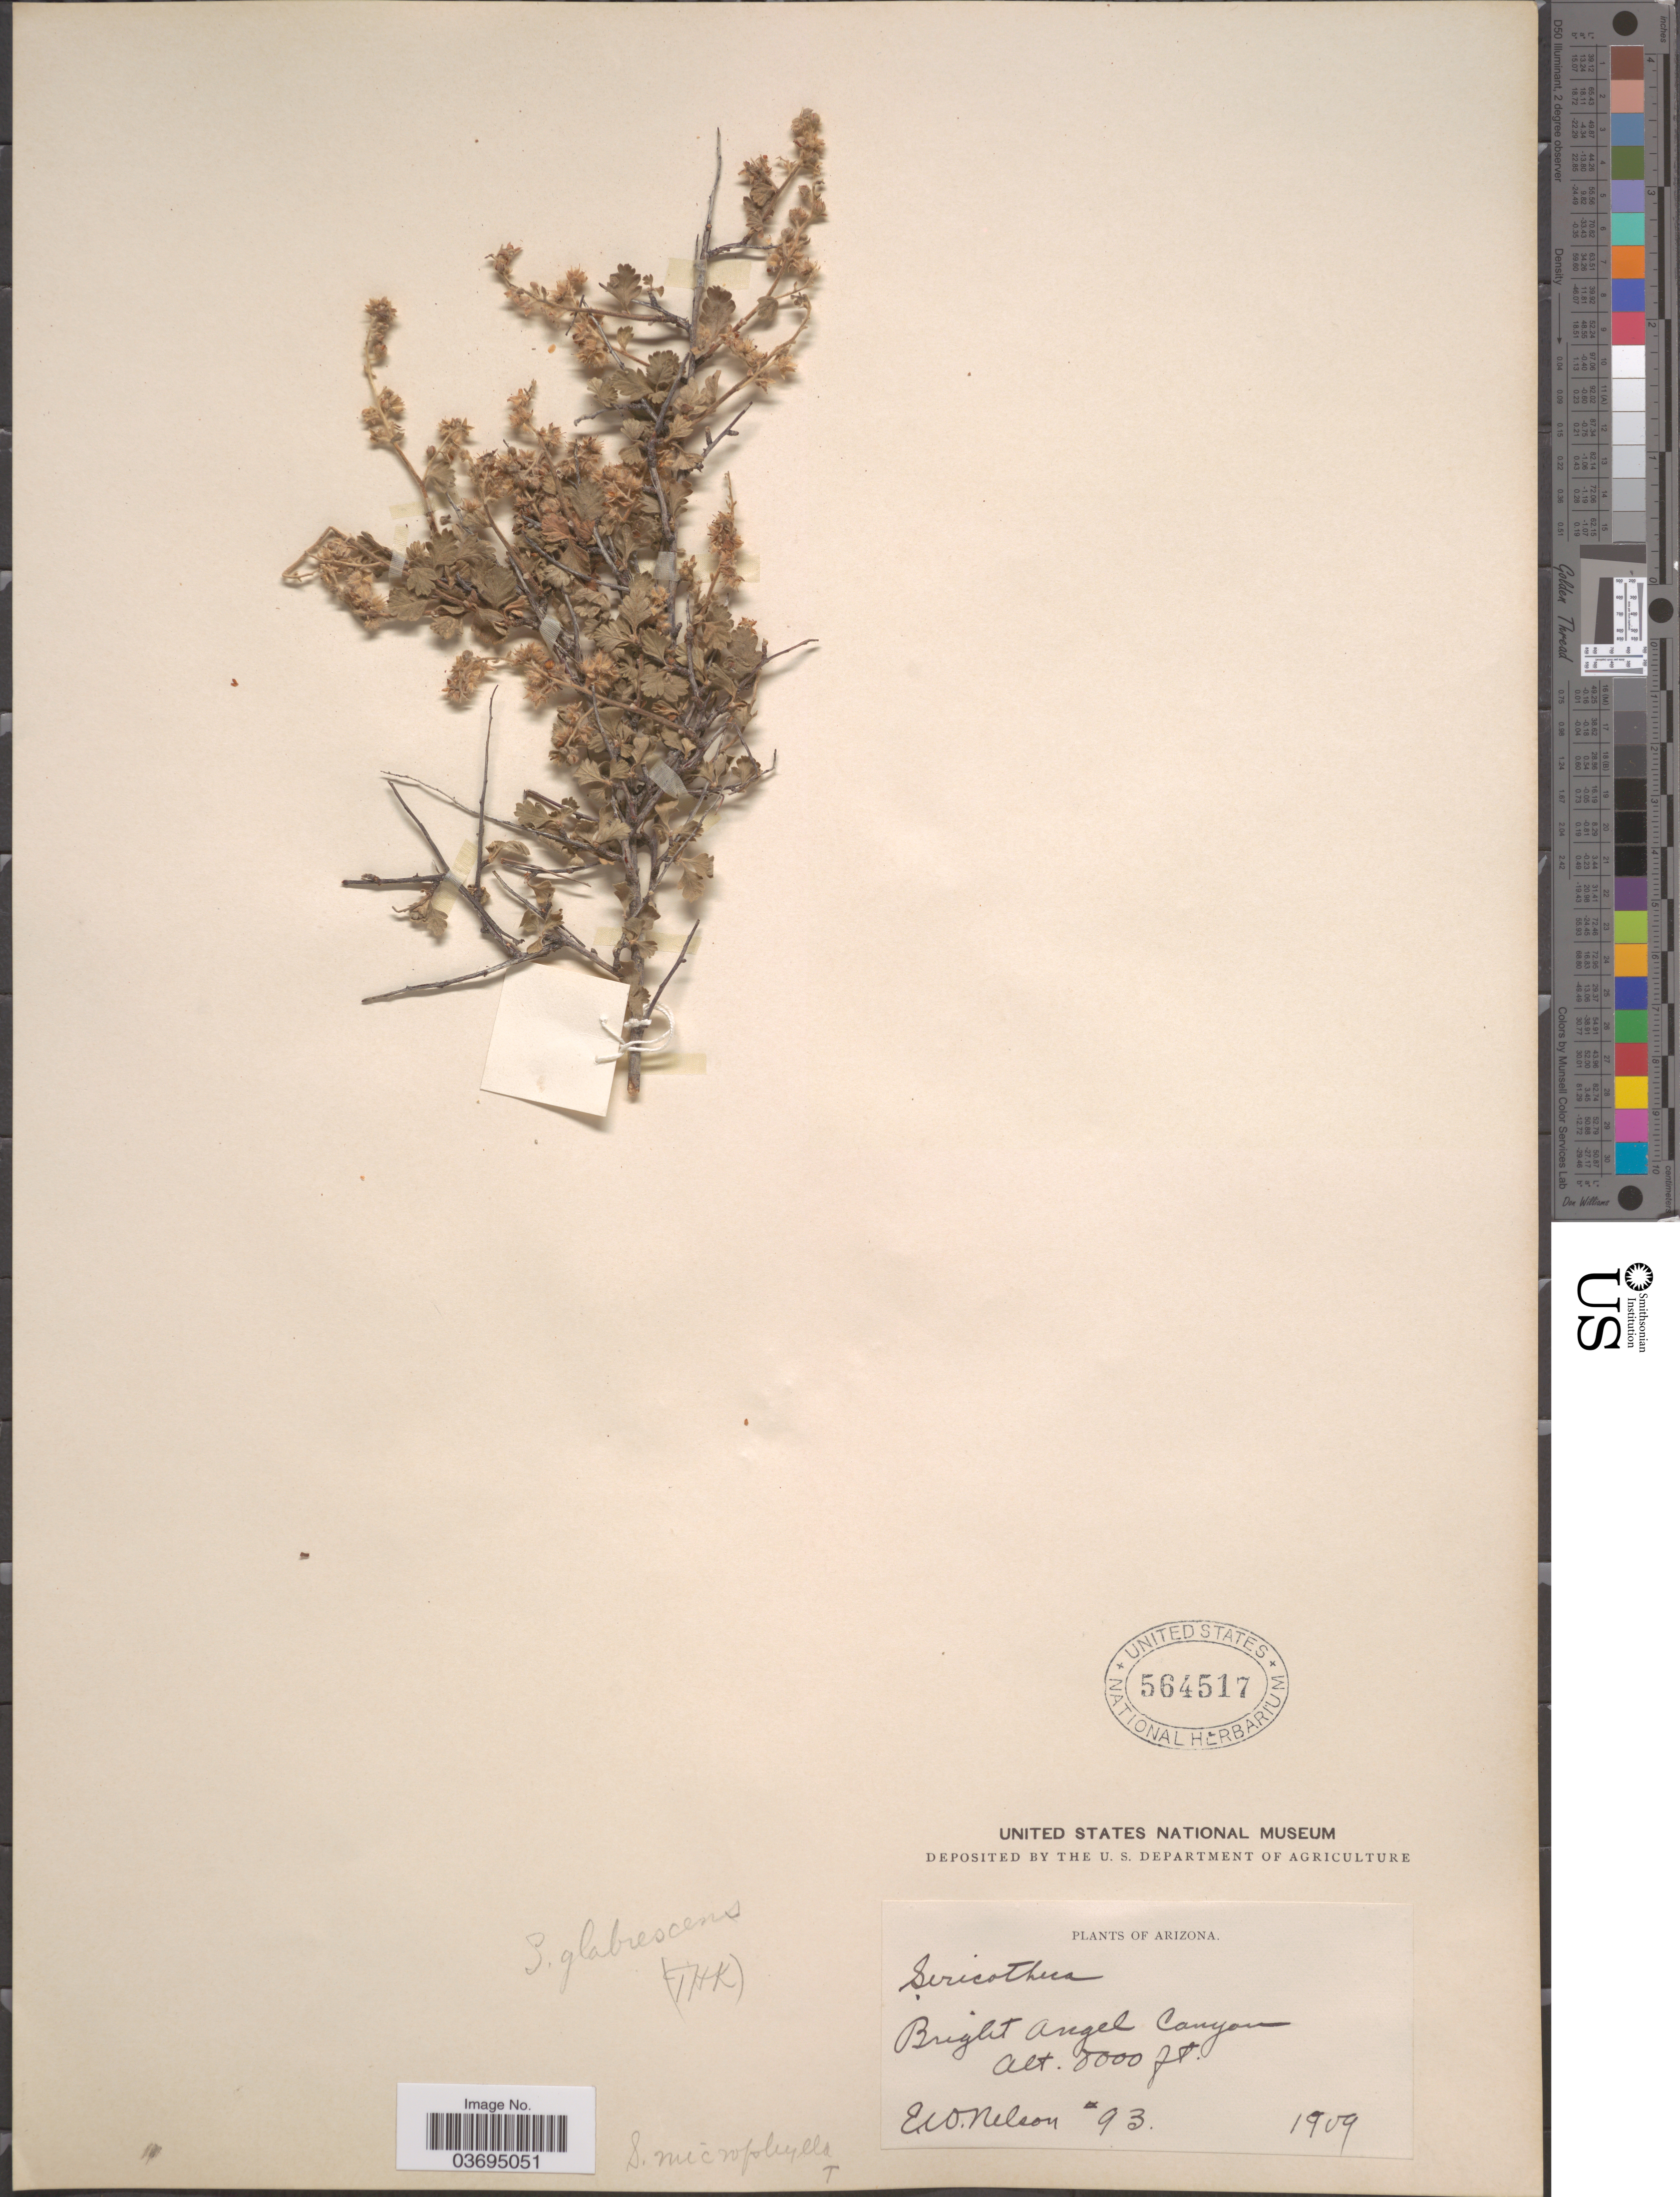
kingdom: Plantae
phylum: Tracheophyta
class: Magnoliopsida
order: Rosales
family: Rosaceae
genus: Holodiscus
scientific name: Holodiscus discolor var. dumosus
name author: Maxim. ex J.M. Coult.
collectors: E. W. Nelson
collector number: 93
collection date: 1909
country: United States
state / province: Arizona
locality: Bright Angel Canyon.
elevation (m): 2438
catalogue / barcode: US 564517